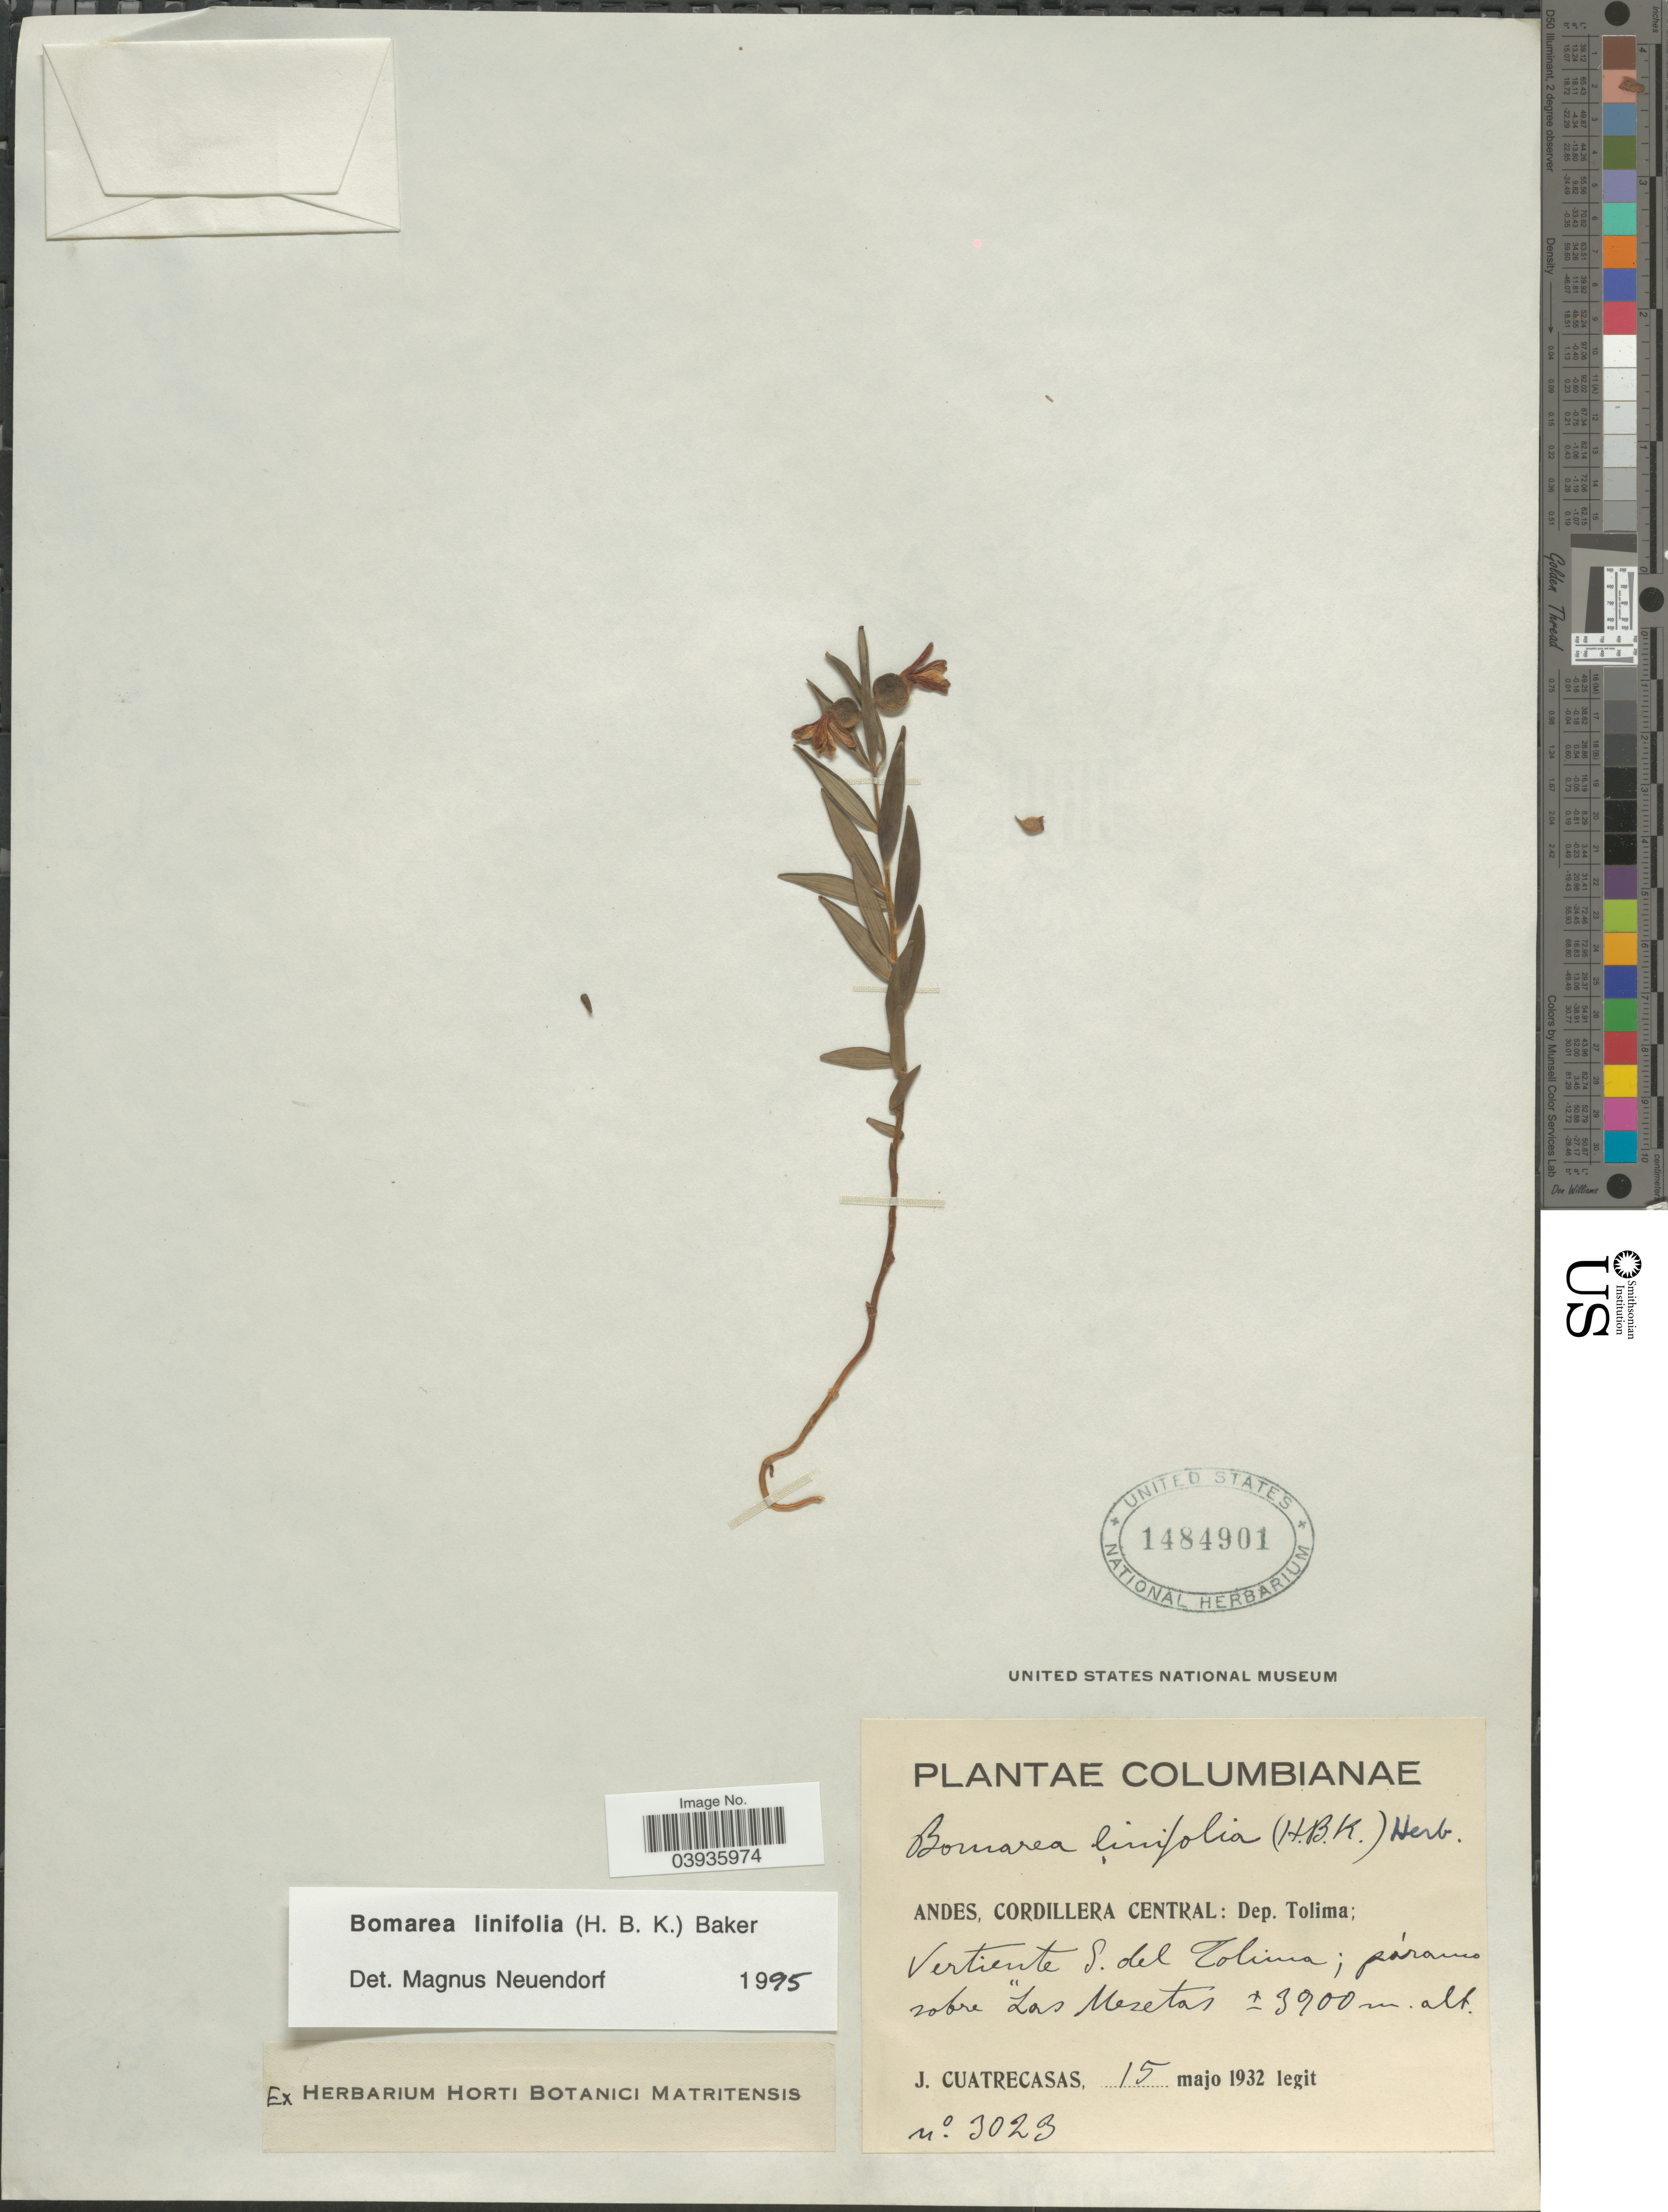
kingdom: Plantae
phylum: Tracheophyta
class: Liliopsida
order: Liliales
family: Alstroemeriaceae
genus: Bomarea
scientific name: Bomarea linifolia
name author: (Kunth) Baker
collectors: J. Cuatrecasas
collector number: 3023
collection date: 1932-05-15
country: Colombia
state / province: Tolima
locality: Andes, Cordillera Central: Dep. Tolima; Vertiente S. del Tolima; páramo sobre Las Mezetas.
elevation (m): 3900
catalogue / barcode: US 1484901